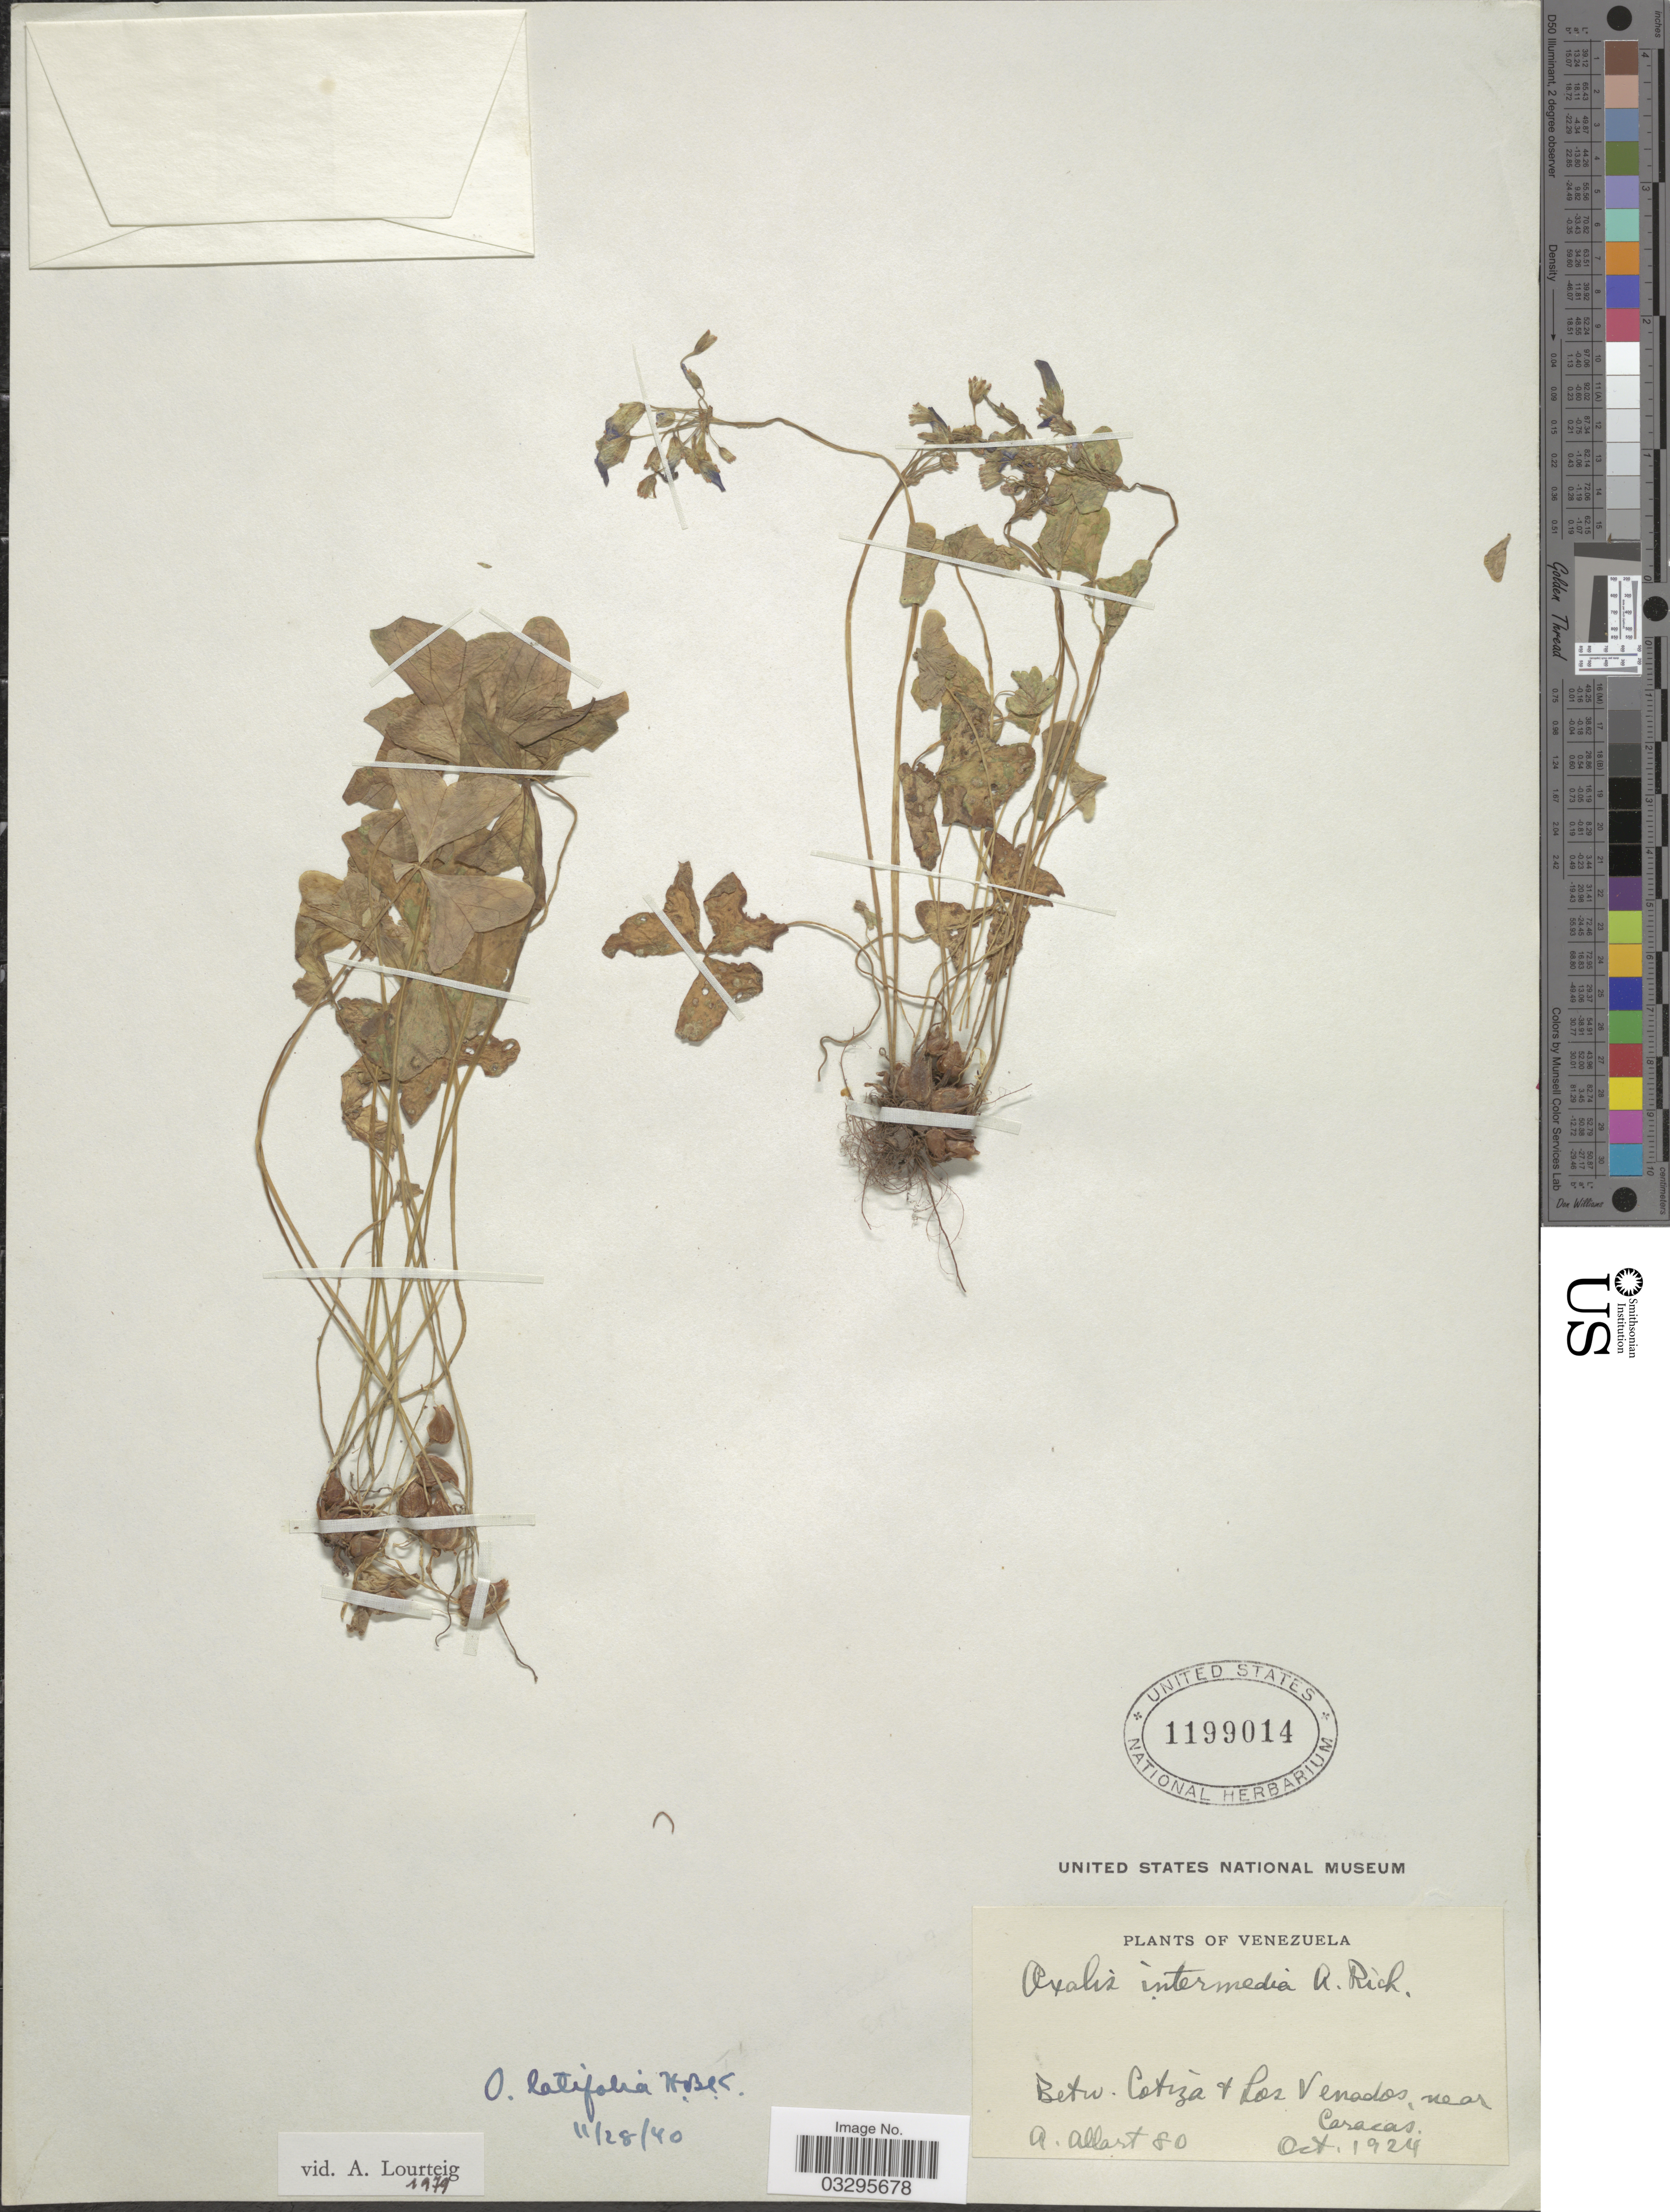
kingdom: Plantae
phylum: Tracheophyta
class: Magnoliopsida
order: Oxalidales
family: Oxalidaceae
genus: Oxalis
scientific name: Oxalis latifolia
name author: Kunth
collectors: A. Allart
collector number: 80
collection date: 1924-10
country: Venezuela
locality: Betw. Cotiza & Los Venados, near Caracas.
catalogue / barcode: US 1199014